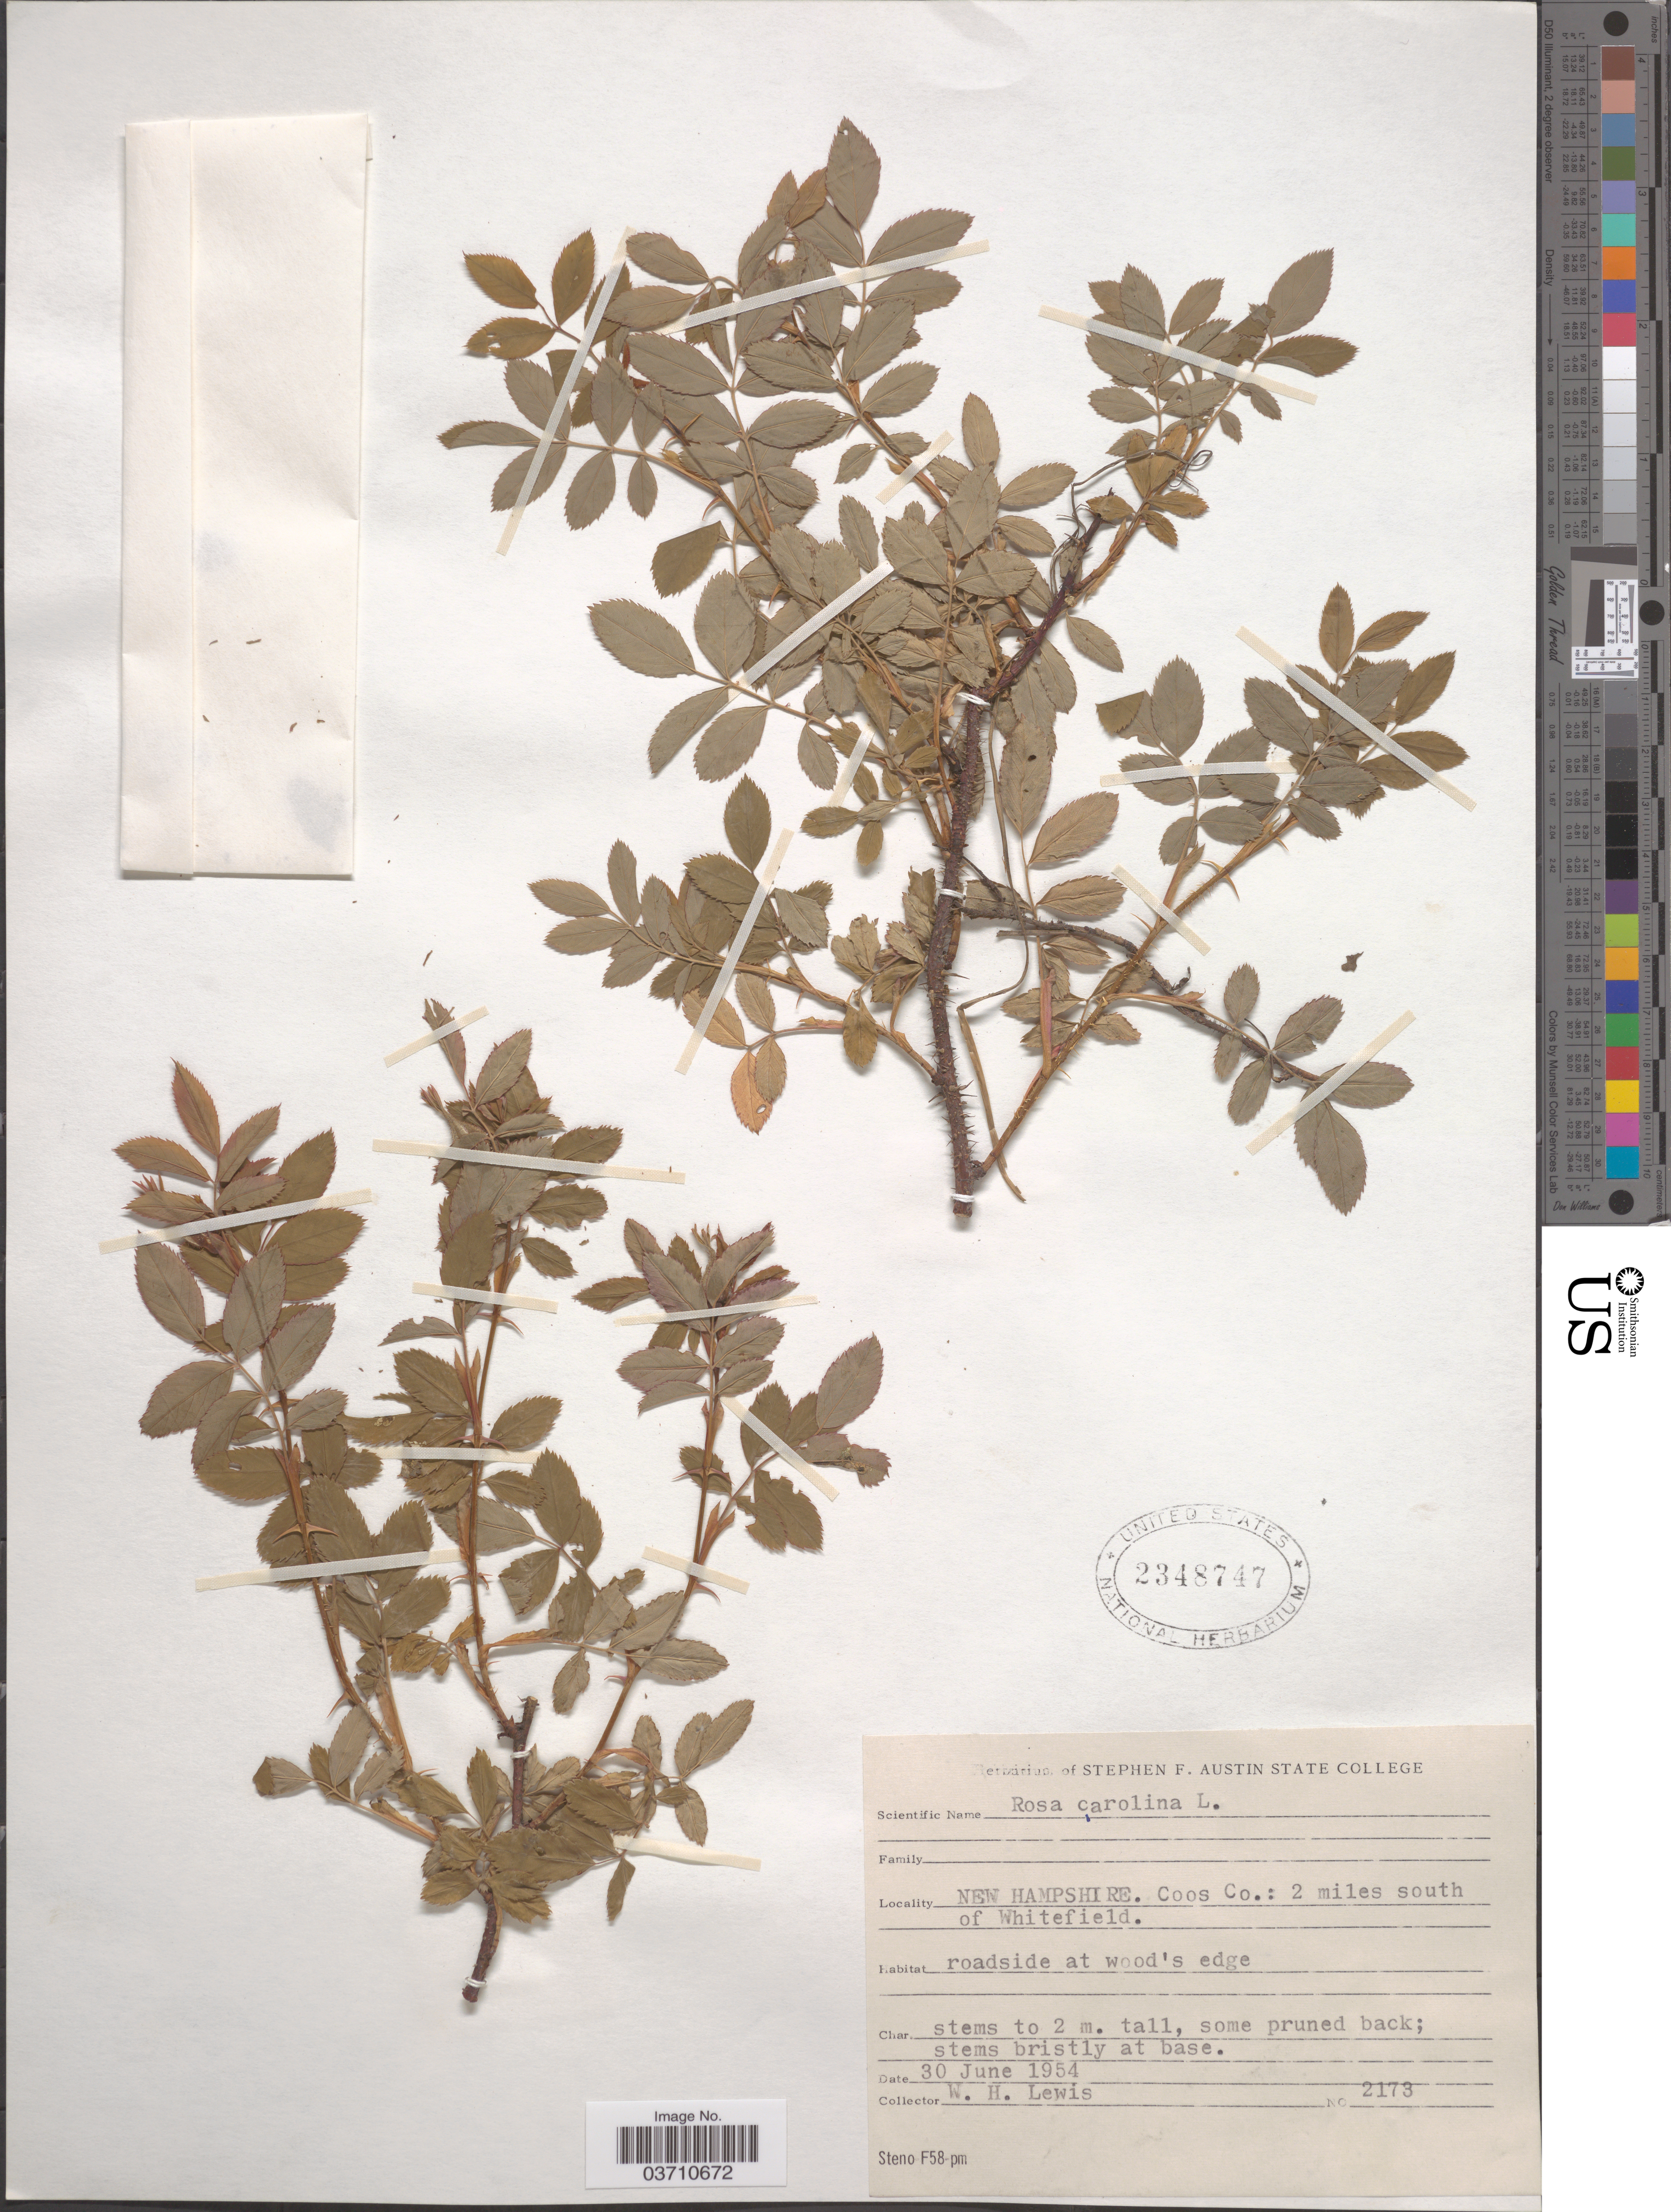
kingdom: Plantae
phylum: Tracheophyta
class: Magnoliopsida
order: Rosales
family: Rosaceae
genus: Rosa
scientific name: Rosa carolina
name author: L.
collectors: W. H. Lewis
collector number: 2173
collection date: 1954-06-30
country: United States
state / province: New Hampshire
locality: Coos Co.: 2 miles south of Whitefield.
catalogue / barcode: US 2348747